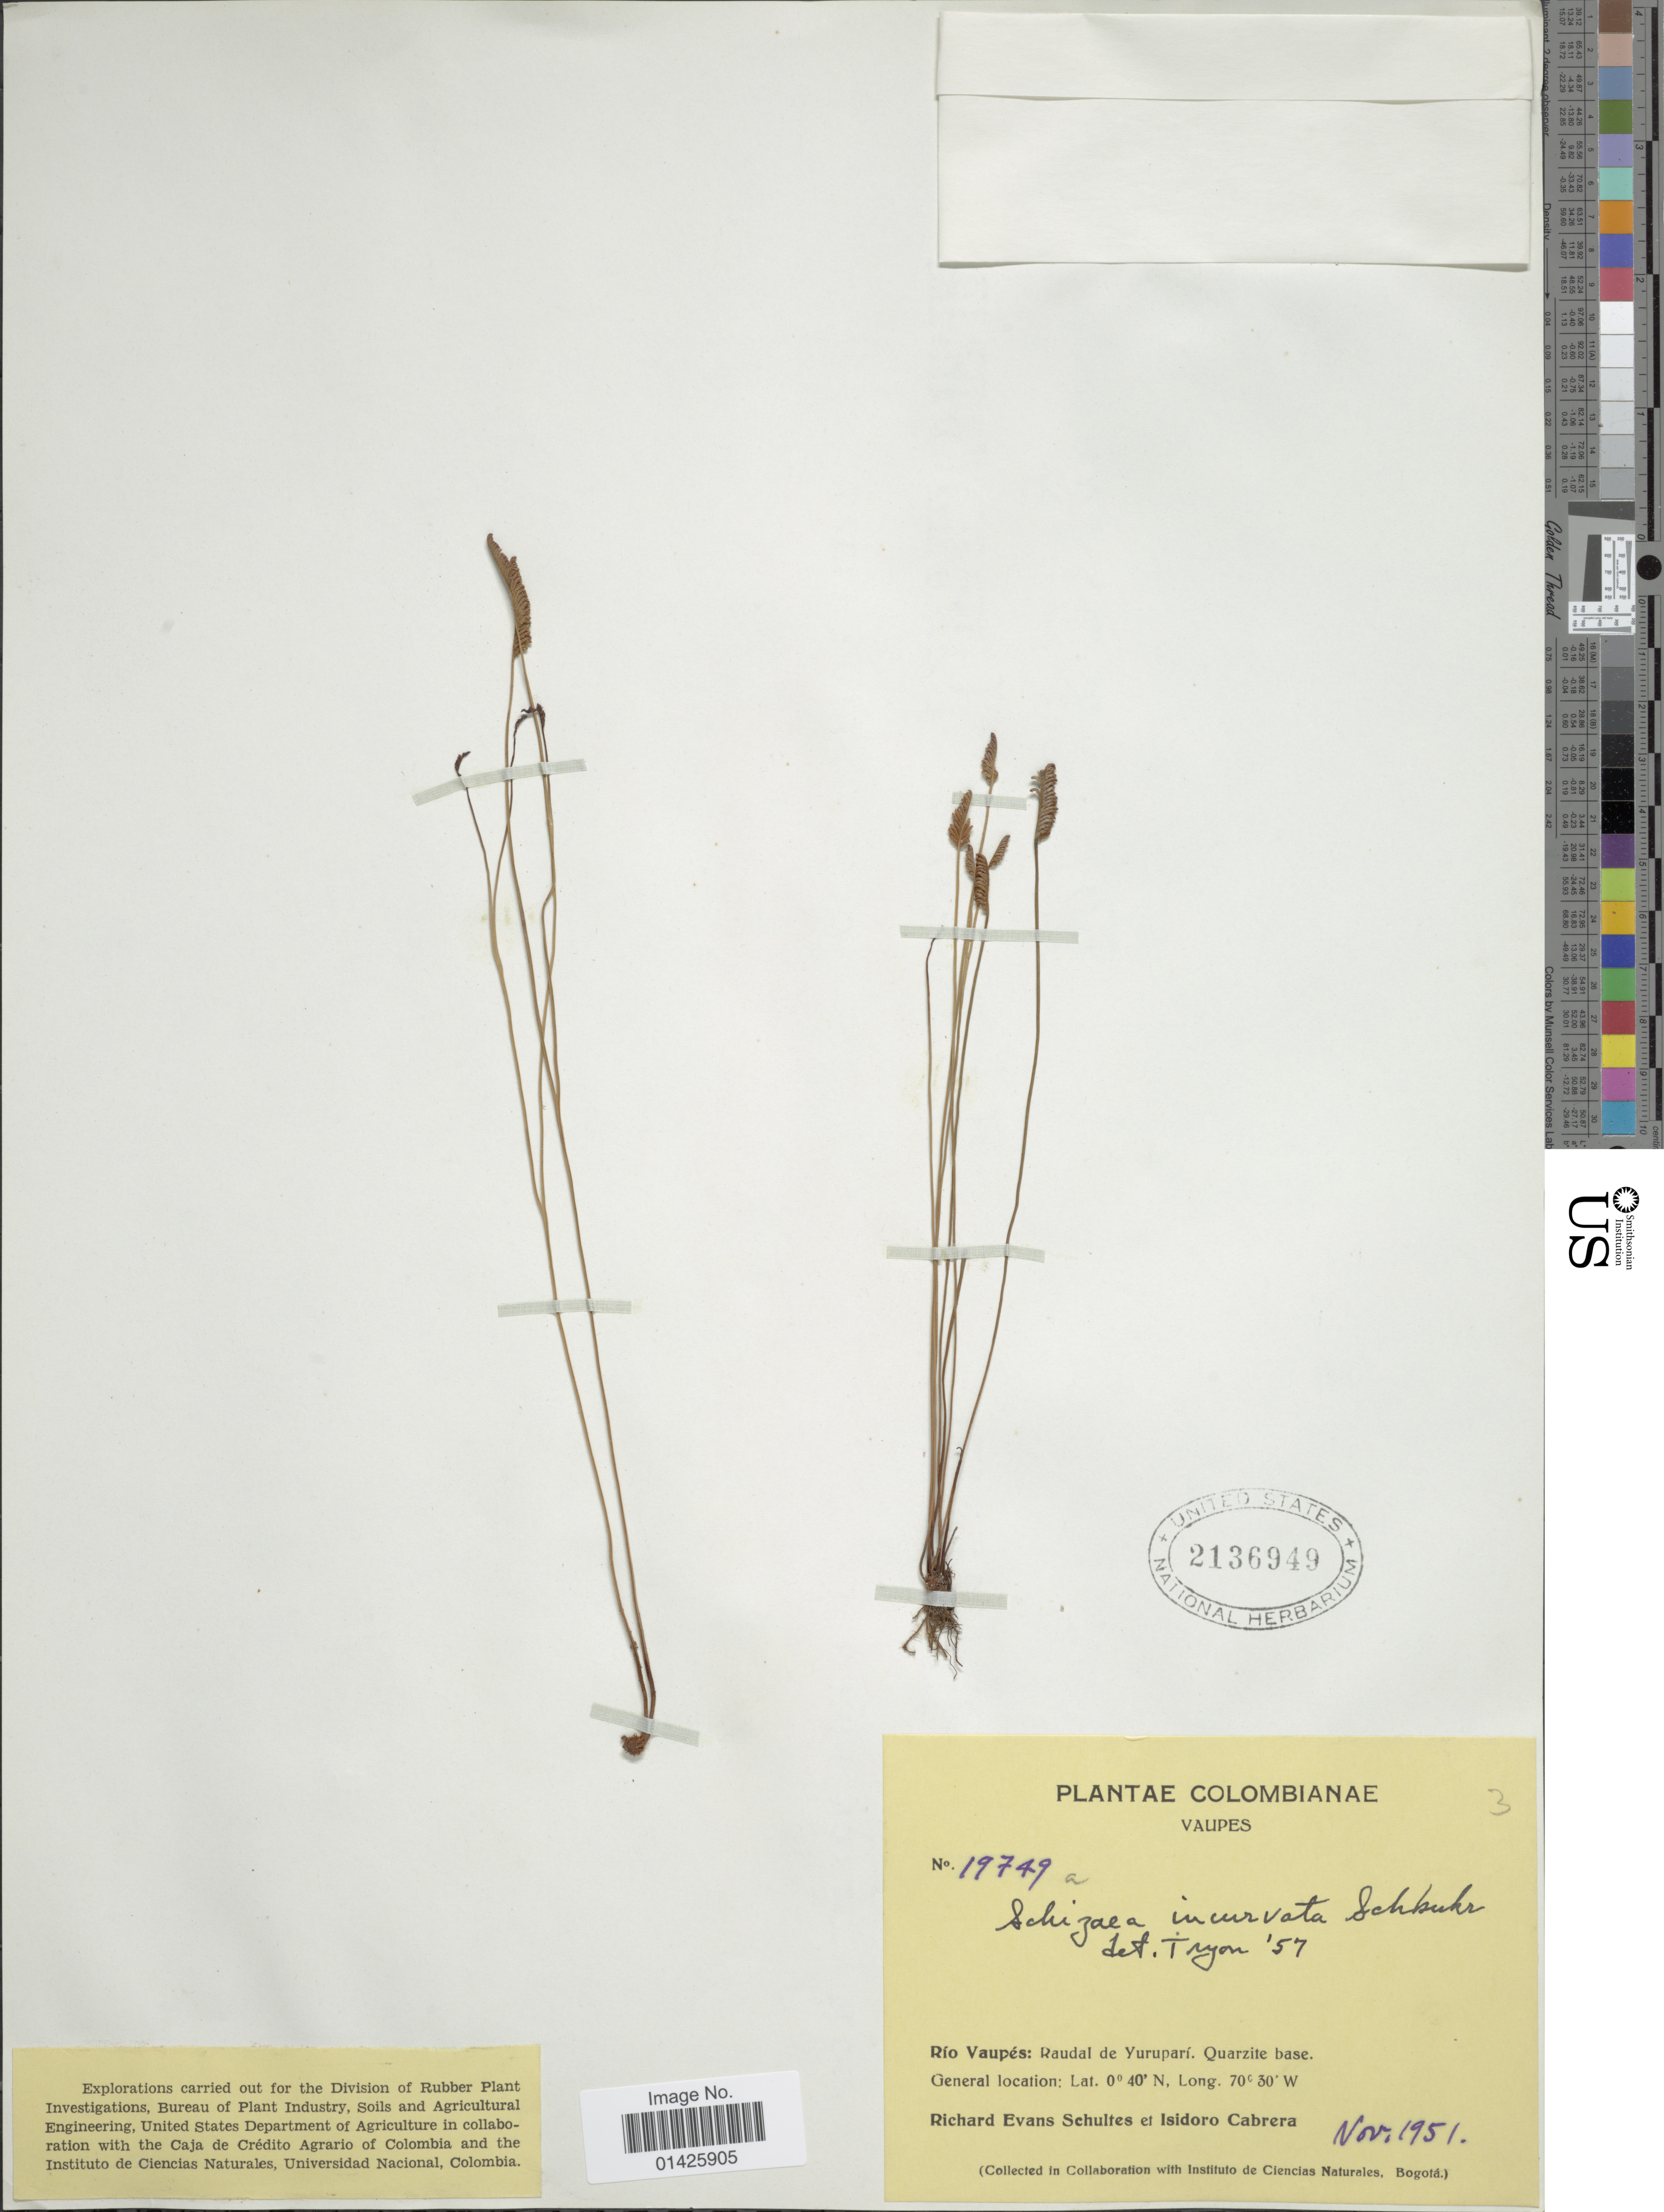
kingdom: Plantae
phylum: Tracheophyta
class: Polypodiopsida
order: Schizaeales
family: Schizaeaceae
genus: Schizaea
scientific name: Schizaea incurvata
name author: Schkuhr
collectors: R. E. Schultes & I. Cabrera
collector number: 19749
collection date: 1951-11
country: Colombia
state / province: Vaupés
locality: Río Vaupés: Raudal de Yuyparí, Quarzite baste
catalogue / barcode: US 2136949